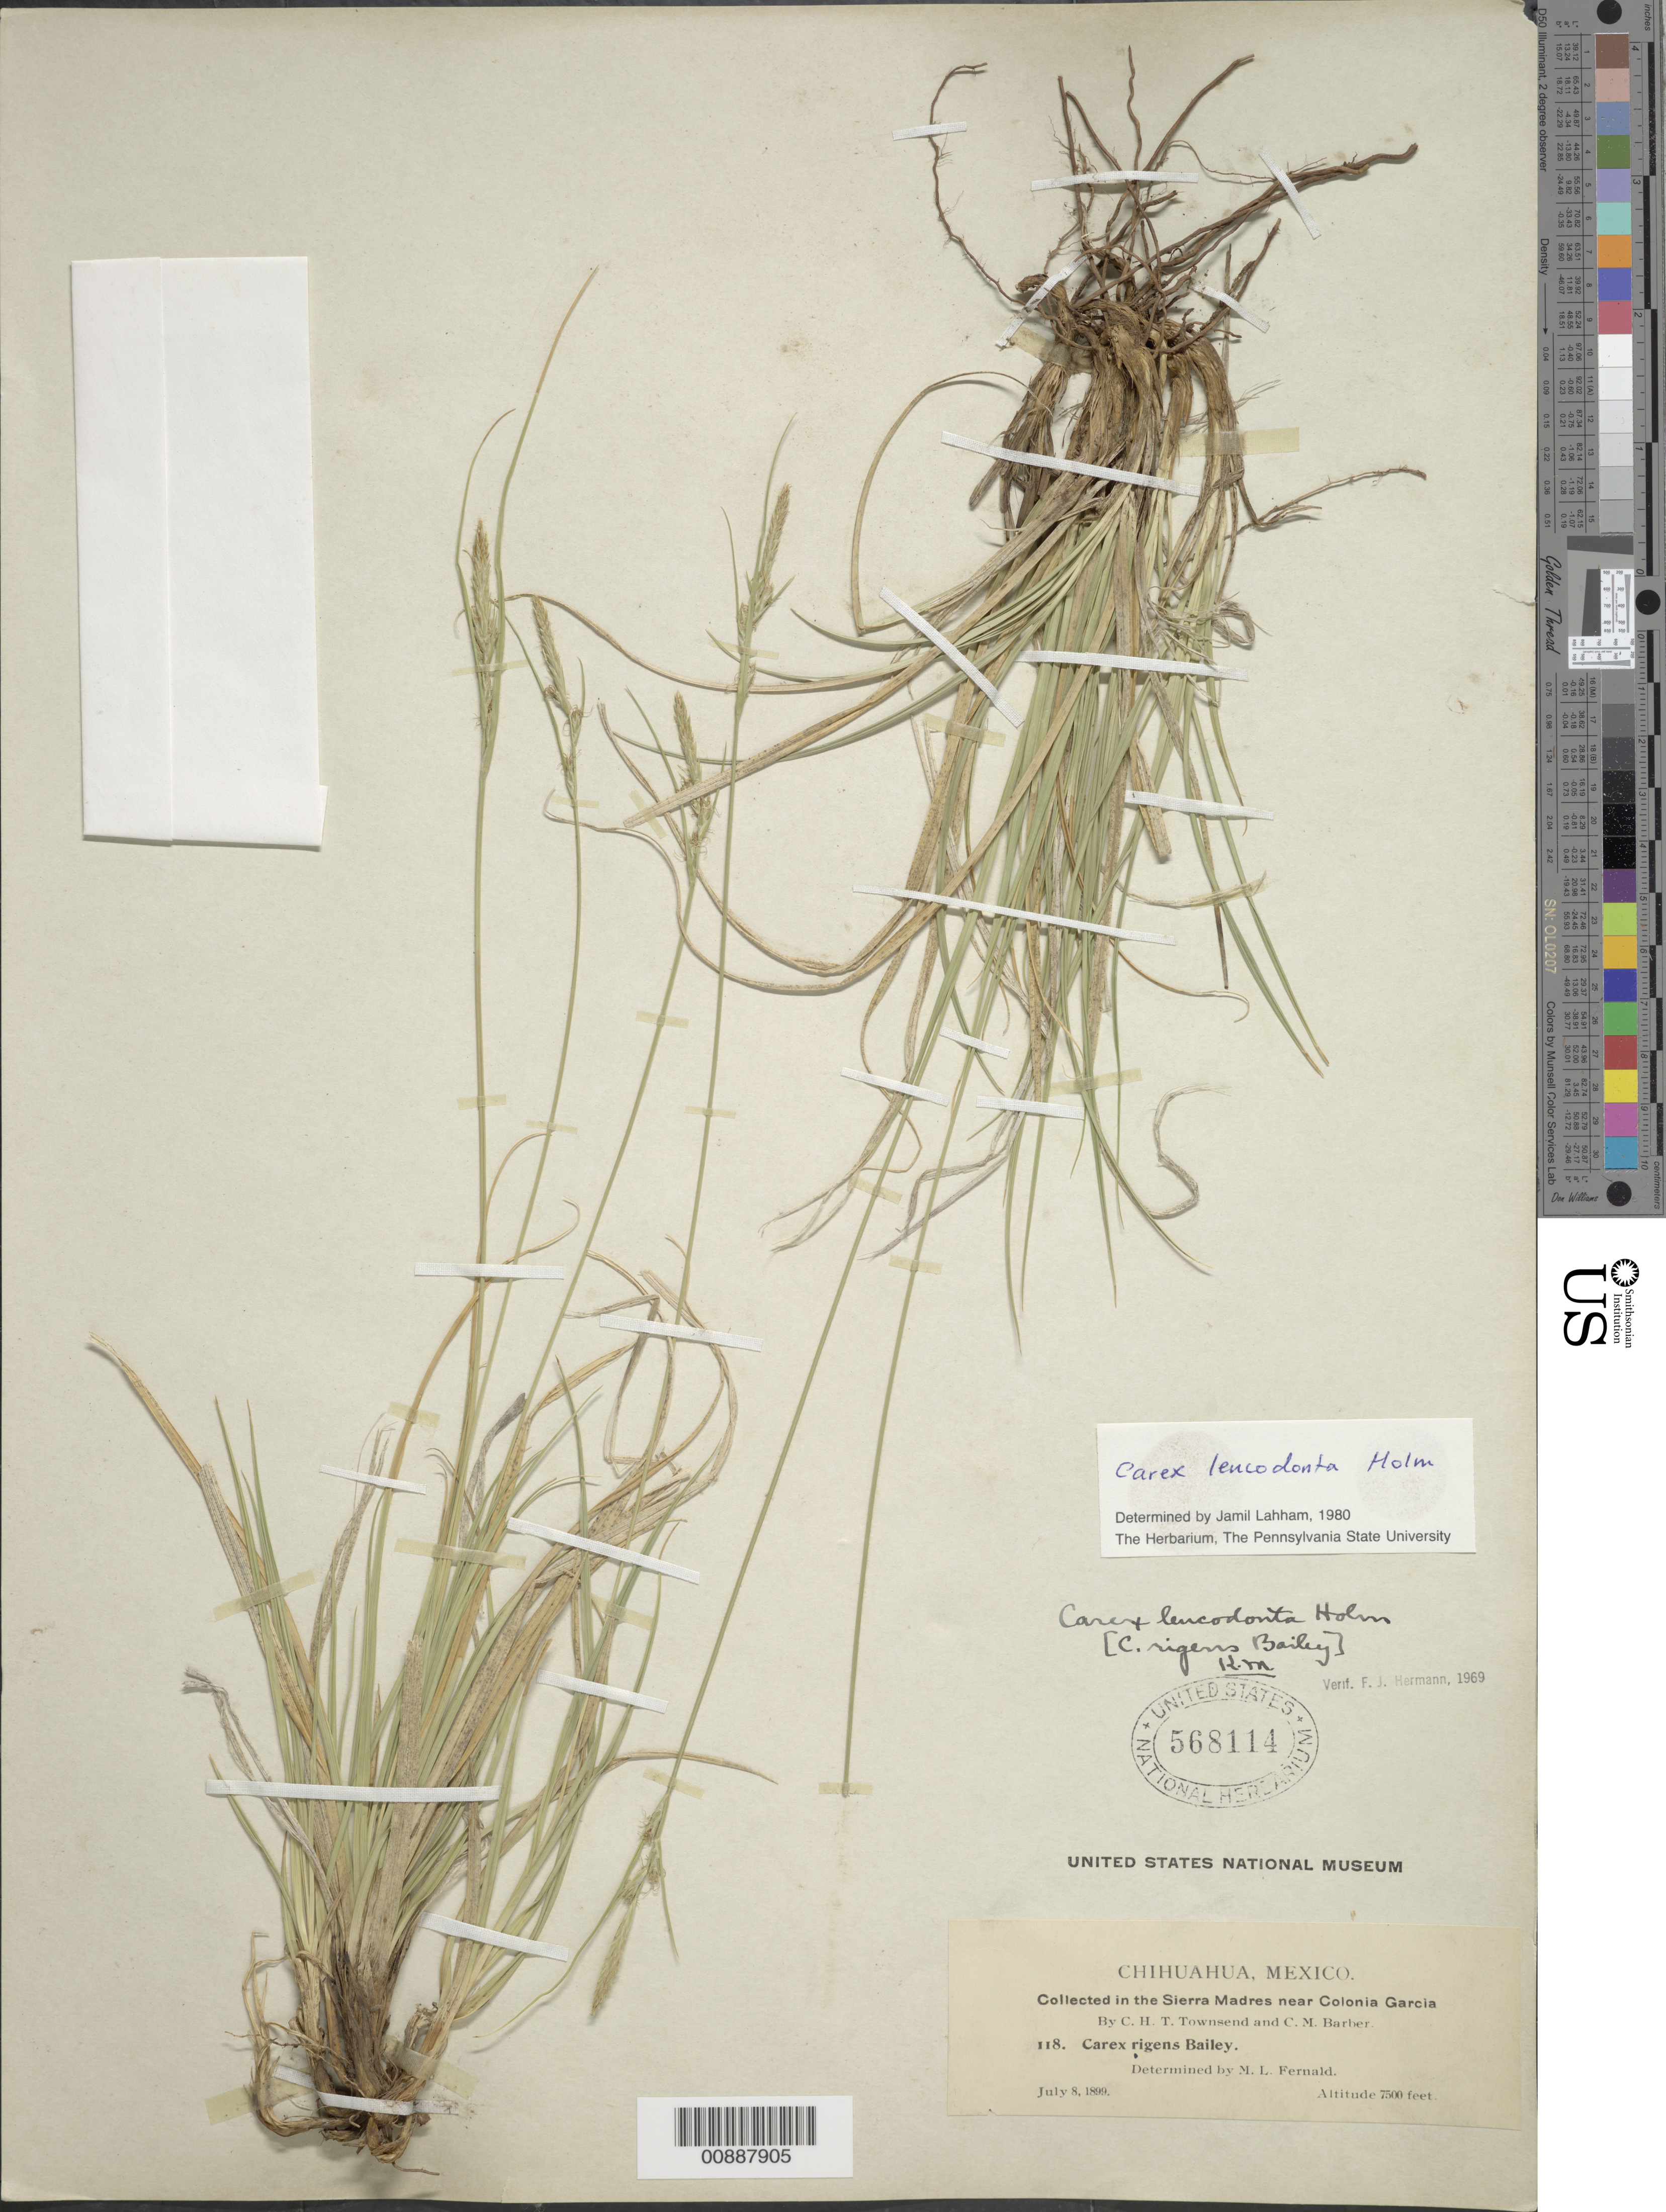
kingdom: Plantae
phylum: Tracheophyta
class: Liliopsida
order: Poales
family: Cyperaceae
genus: Carex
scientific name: Carex turbinata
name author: Liebm.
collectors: C. H. T. Townsend & C. Barber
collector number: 118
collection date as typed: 08 Jul 1899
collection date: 1899-07-08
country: Mexico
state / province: Chihuahua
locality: Sierra Madre, near Colonia García, Chihuahua.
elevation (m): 2286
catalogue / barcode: US 568114